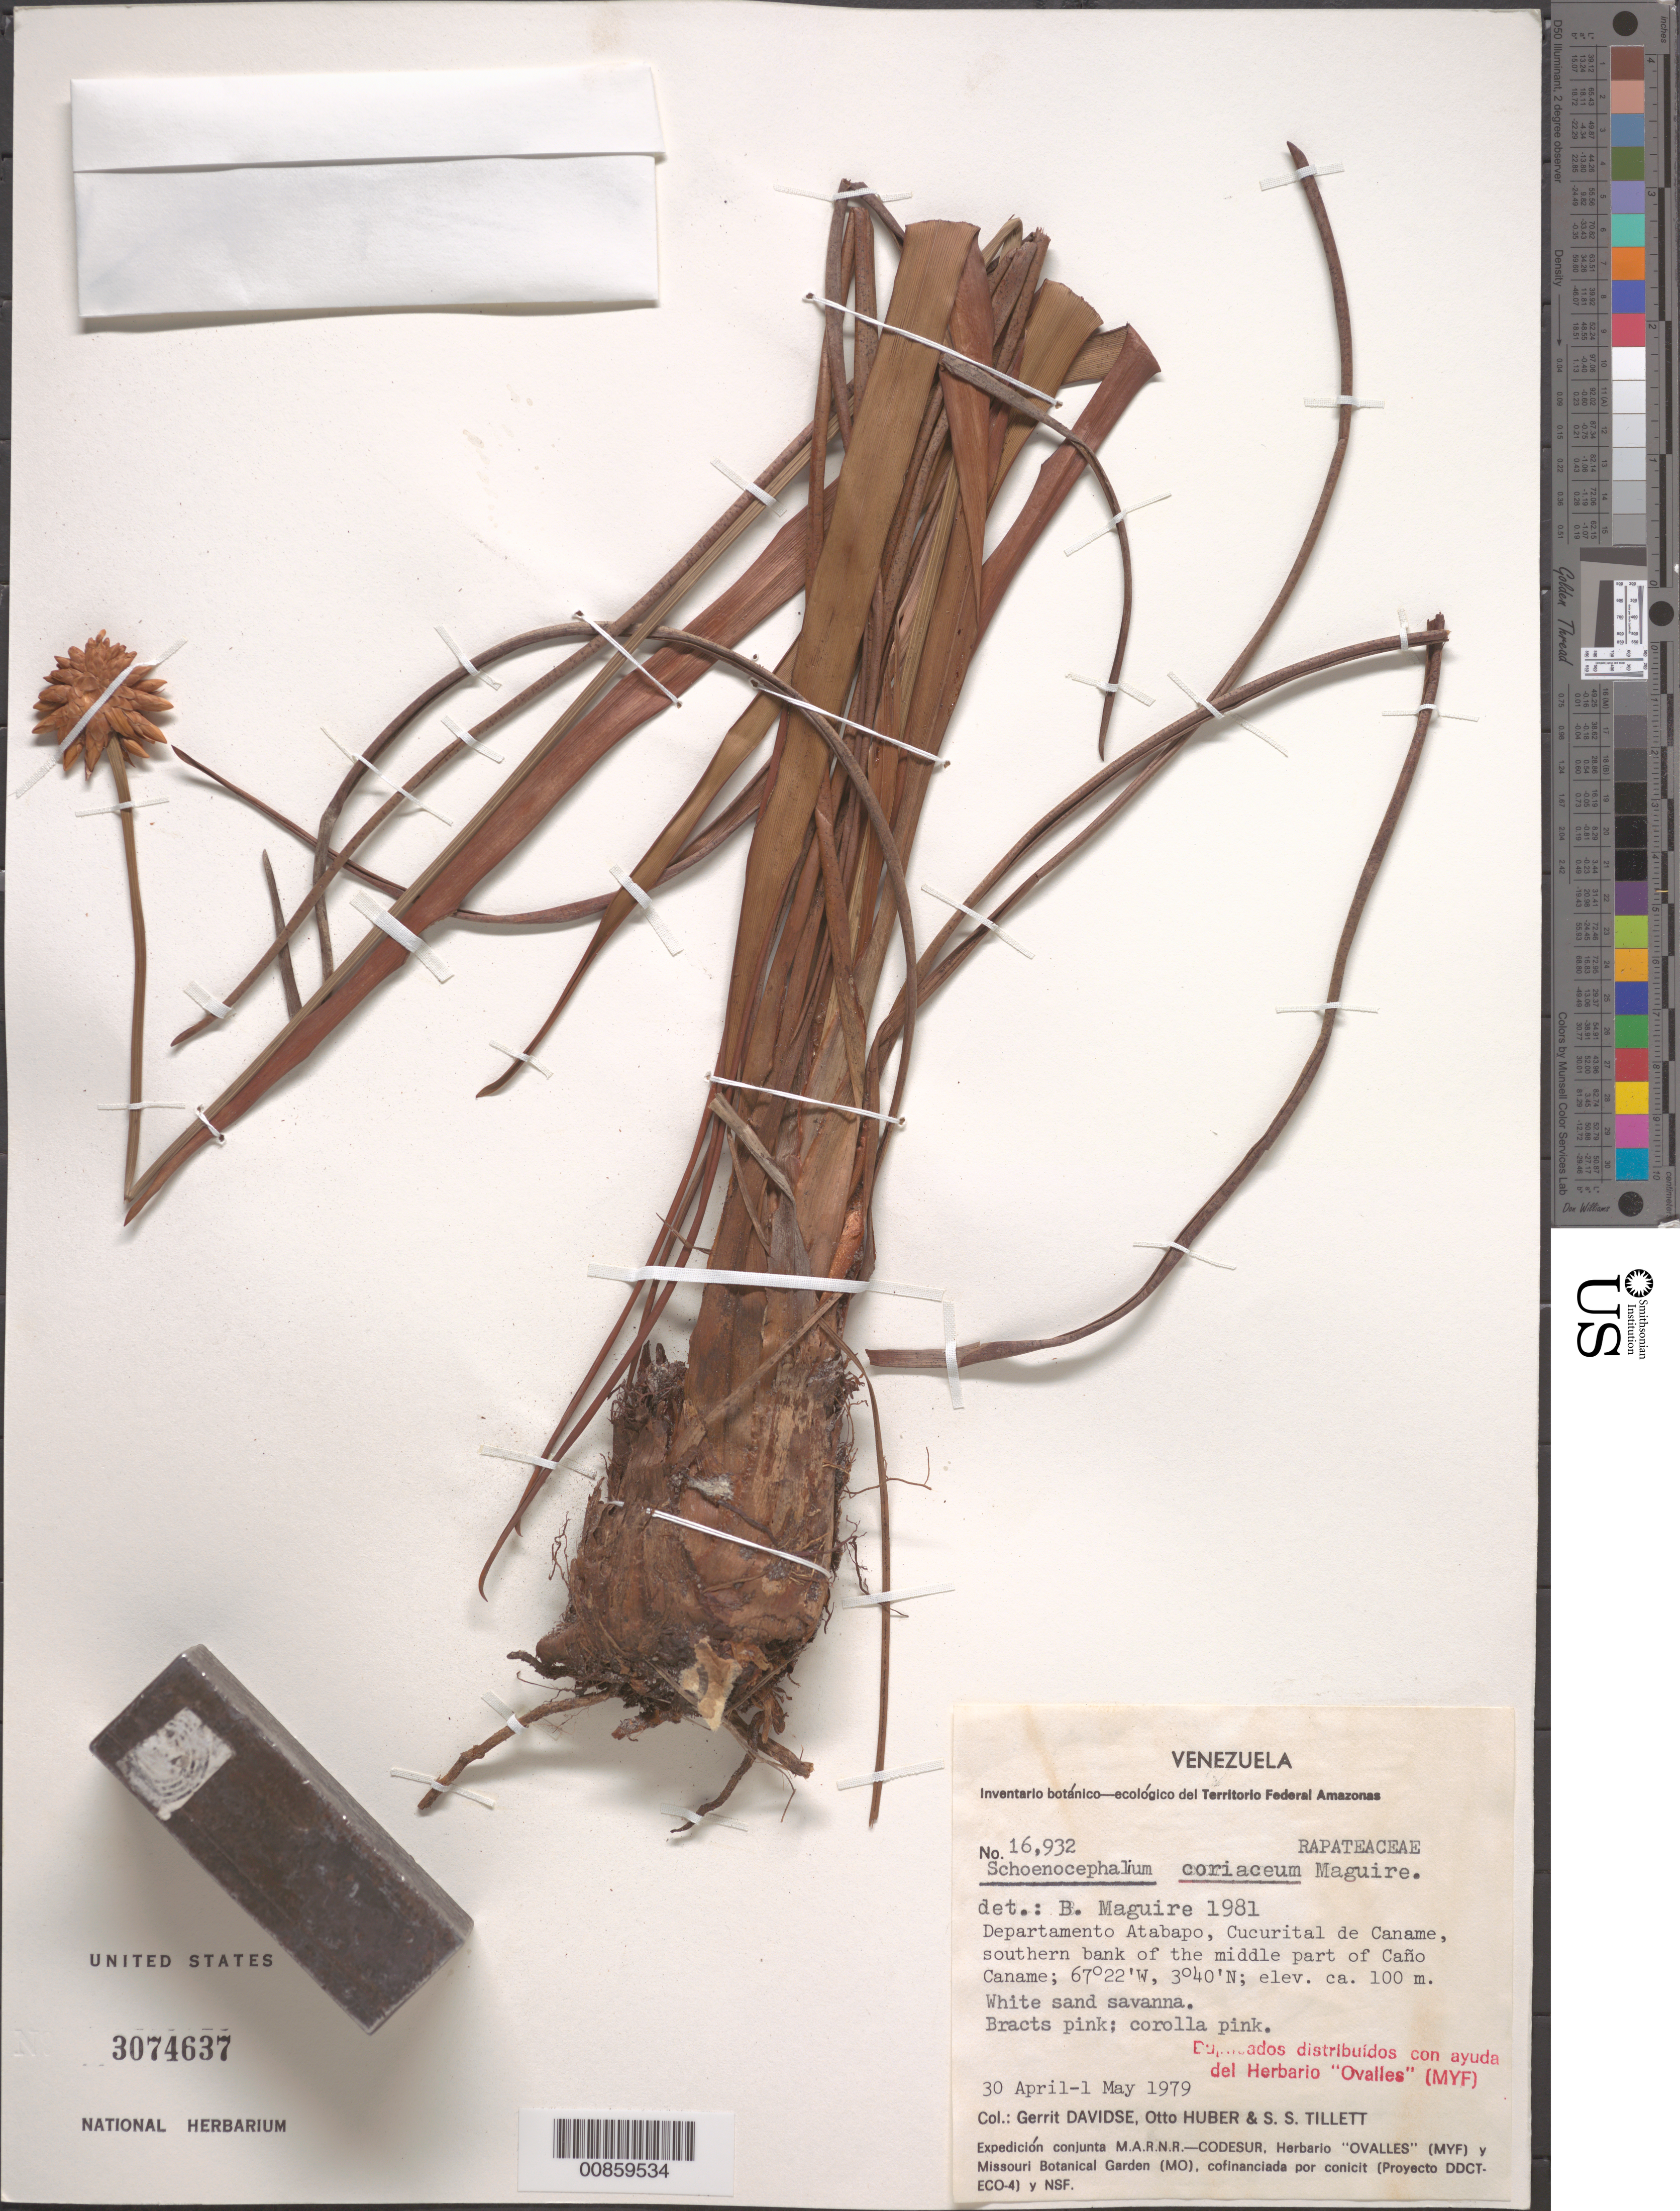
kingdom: Plantae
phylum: Tracheophyta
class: Liliopsida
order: Poales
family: Rapateaceae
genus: Schoenocephalium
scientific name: Schoenocephalium coriaceum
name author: Maguire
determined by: Maguire, Bassett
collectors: G. Davidse, O. Huber & S. S. Tillett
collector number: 16932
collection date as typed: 30-Apr-79 to 1-May-79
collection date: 1979-04-30/1979-05-01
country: Venezuela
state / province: Amazonas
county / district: Atabapo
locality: Cucurital de Caname, southern bank of the middle part of Caño Caname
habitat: White sand savanna.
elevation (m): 100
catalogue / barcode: US 3074637